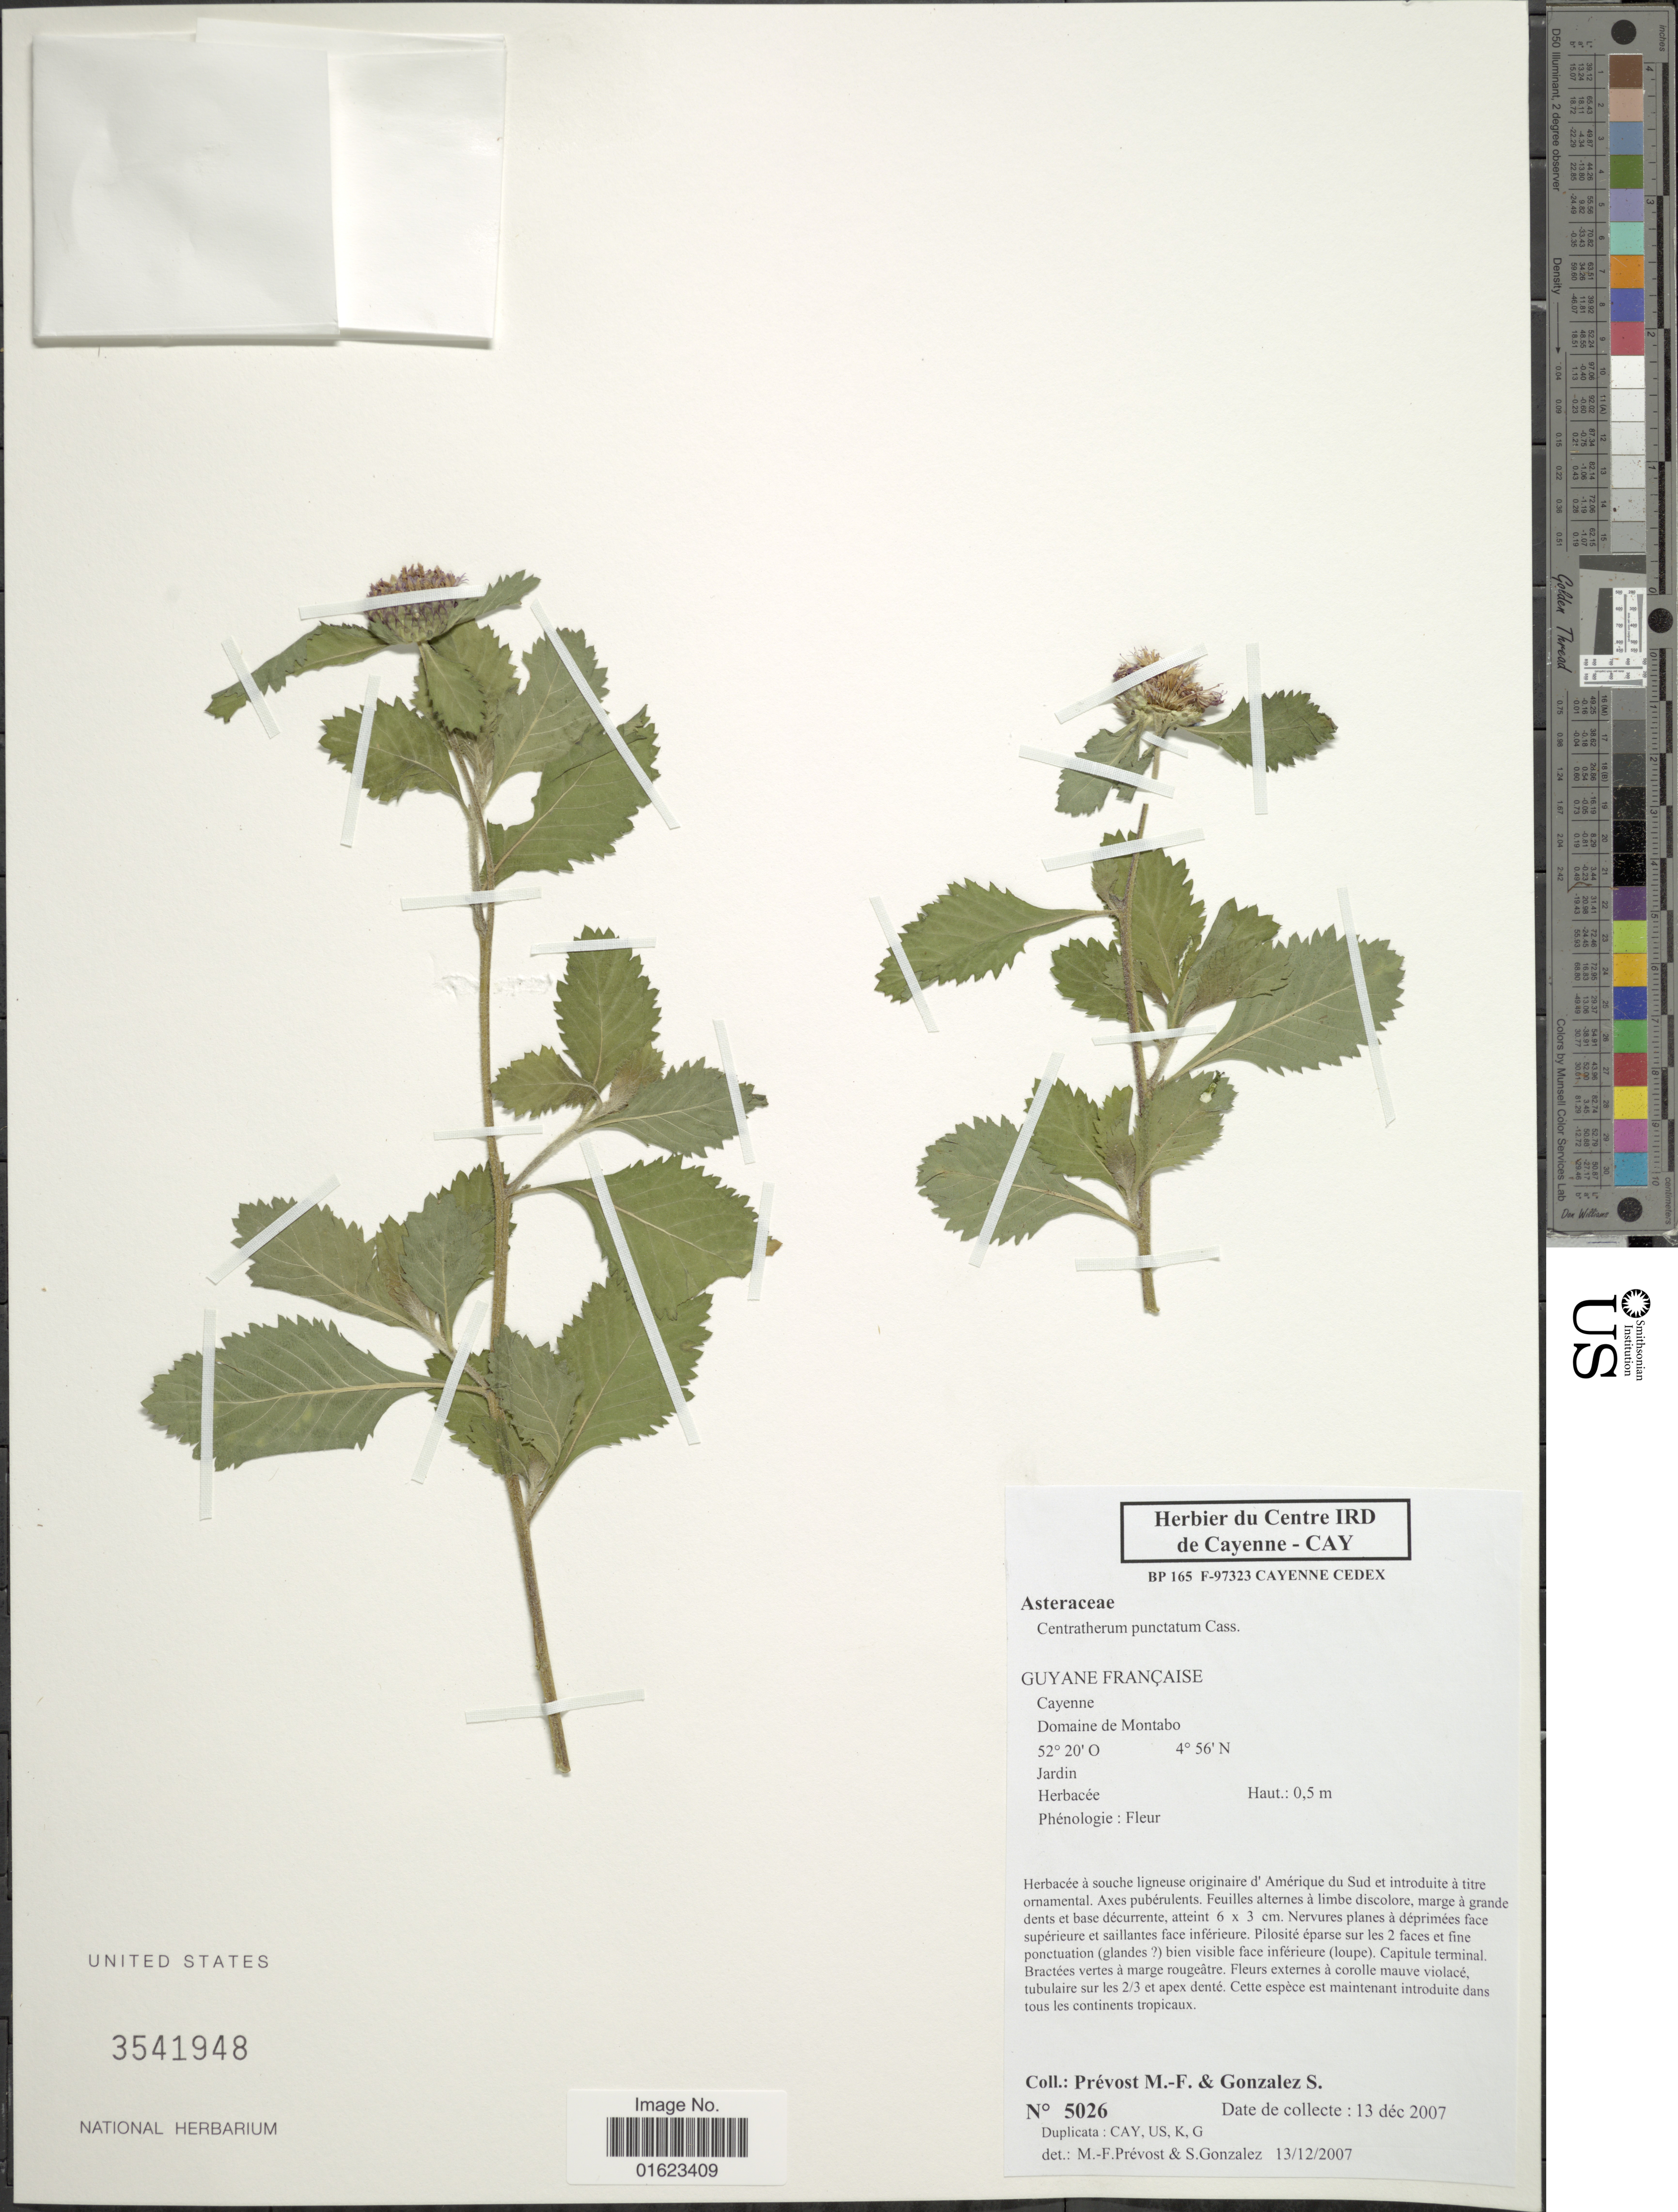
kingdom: Plantae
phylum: Tracheophyta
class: Magnoliopsida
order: Asterales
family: Asteraceae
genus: Centratherum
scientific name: Centratherum punctatum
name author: Cass.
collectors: M.-F. Prévost & S. Gonzales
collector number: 5026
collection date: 2007-12-13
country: French Guiana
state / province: Cayenne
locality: Guyane Francaise, Cayenne, Domaine de Montabo.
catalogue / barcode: US 3541948